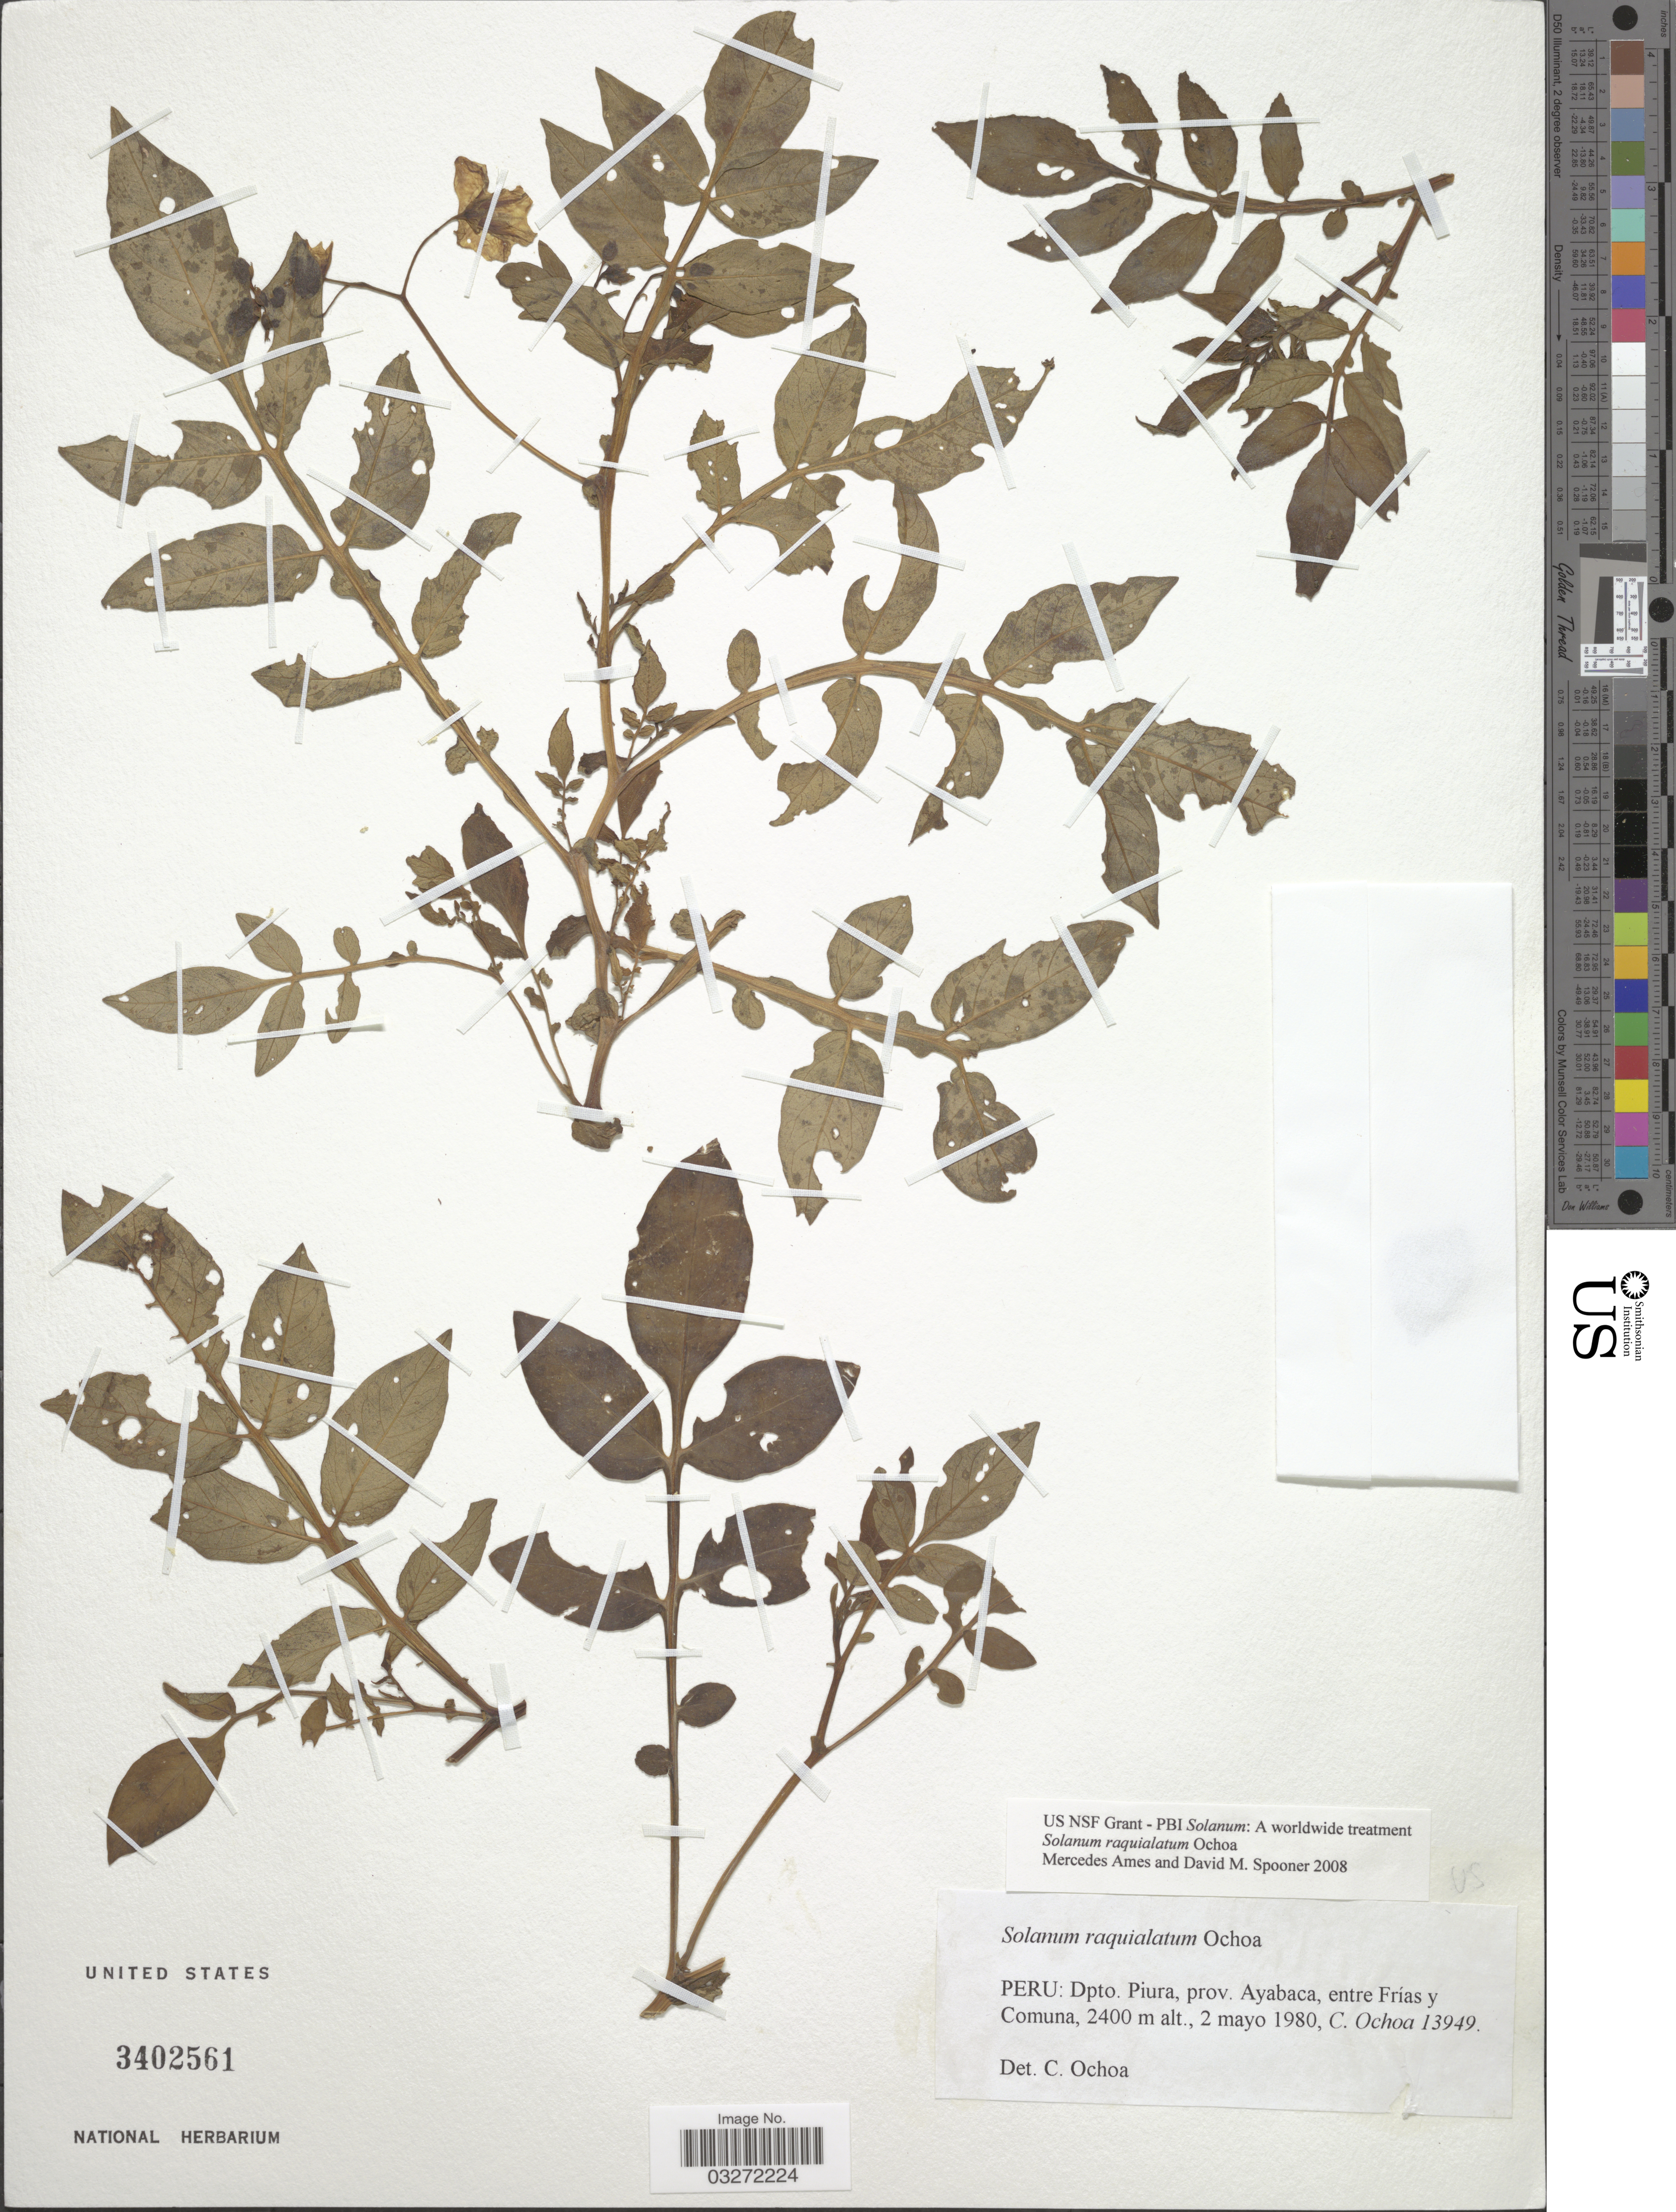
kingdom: Plantae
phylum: Tracheophyta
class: Magnoliopsida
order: Solanales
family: Solanaceae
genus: Solanum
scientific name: Solanum raquialatum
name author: Ochoa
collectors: C. Ochoa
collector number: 13949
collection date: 1980-05-02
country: Peru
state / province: Piura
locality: Dpto. Piura, prov. Ayabaca, entre Frías y Comuna.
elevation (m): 2400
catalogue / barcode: US 3402561